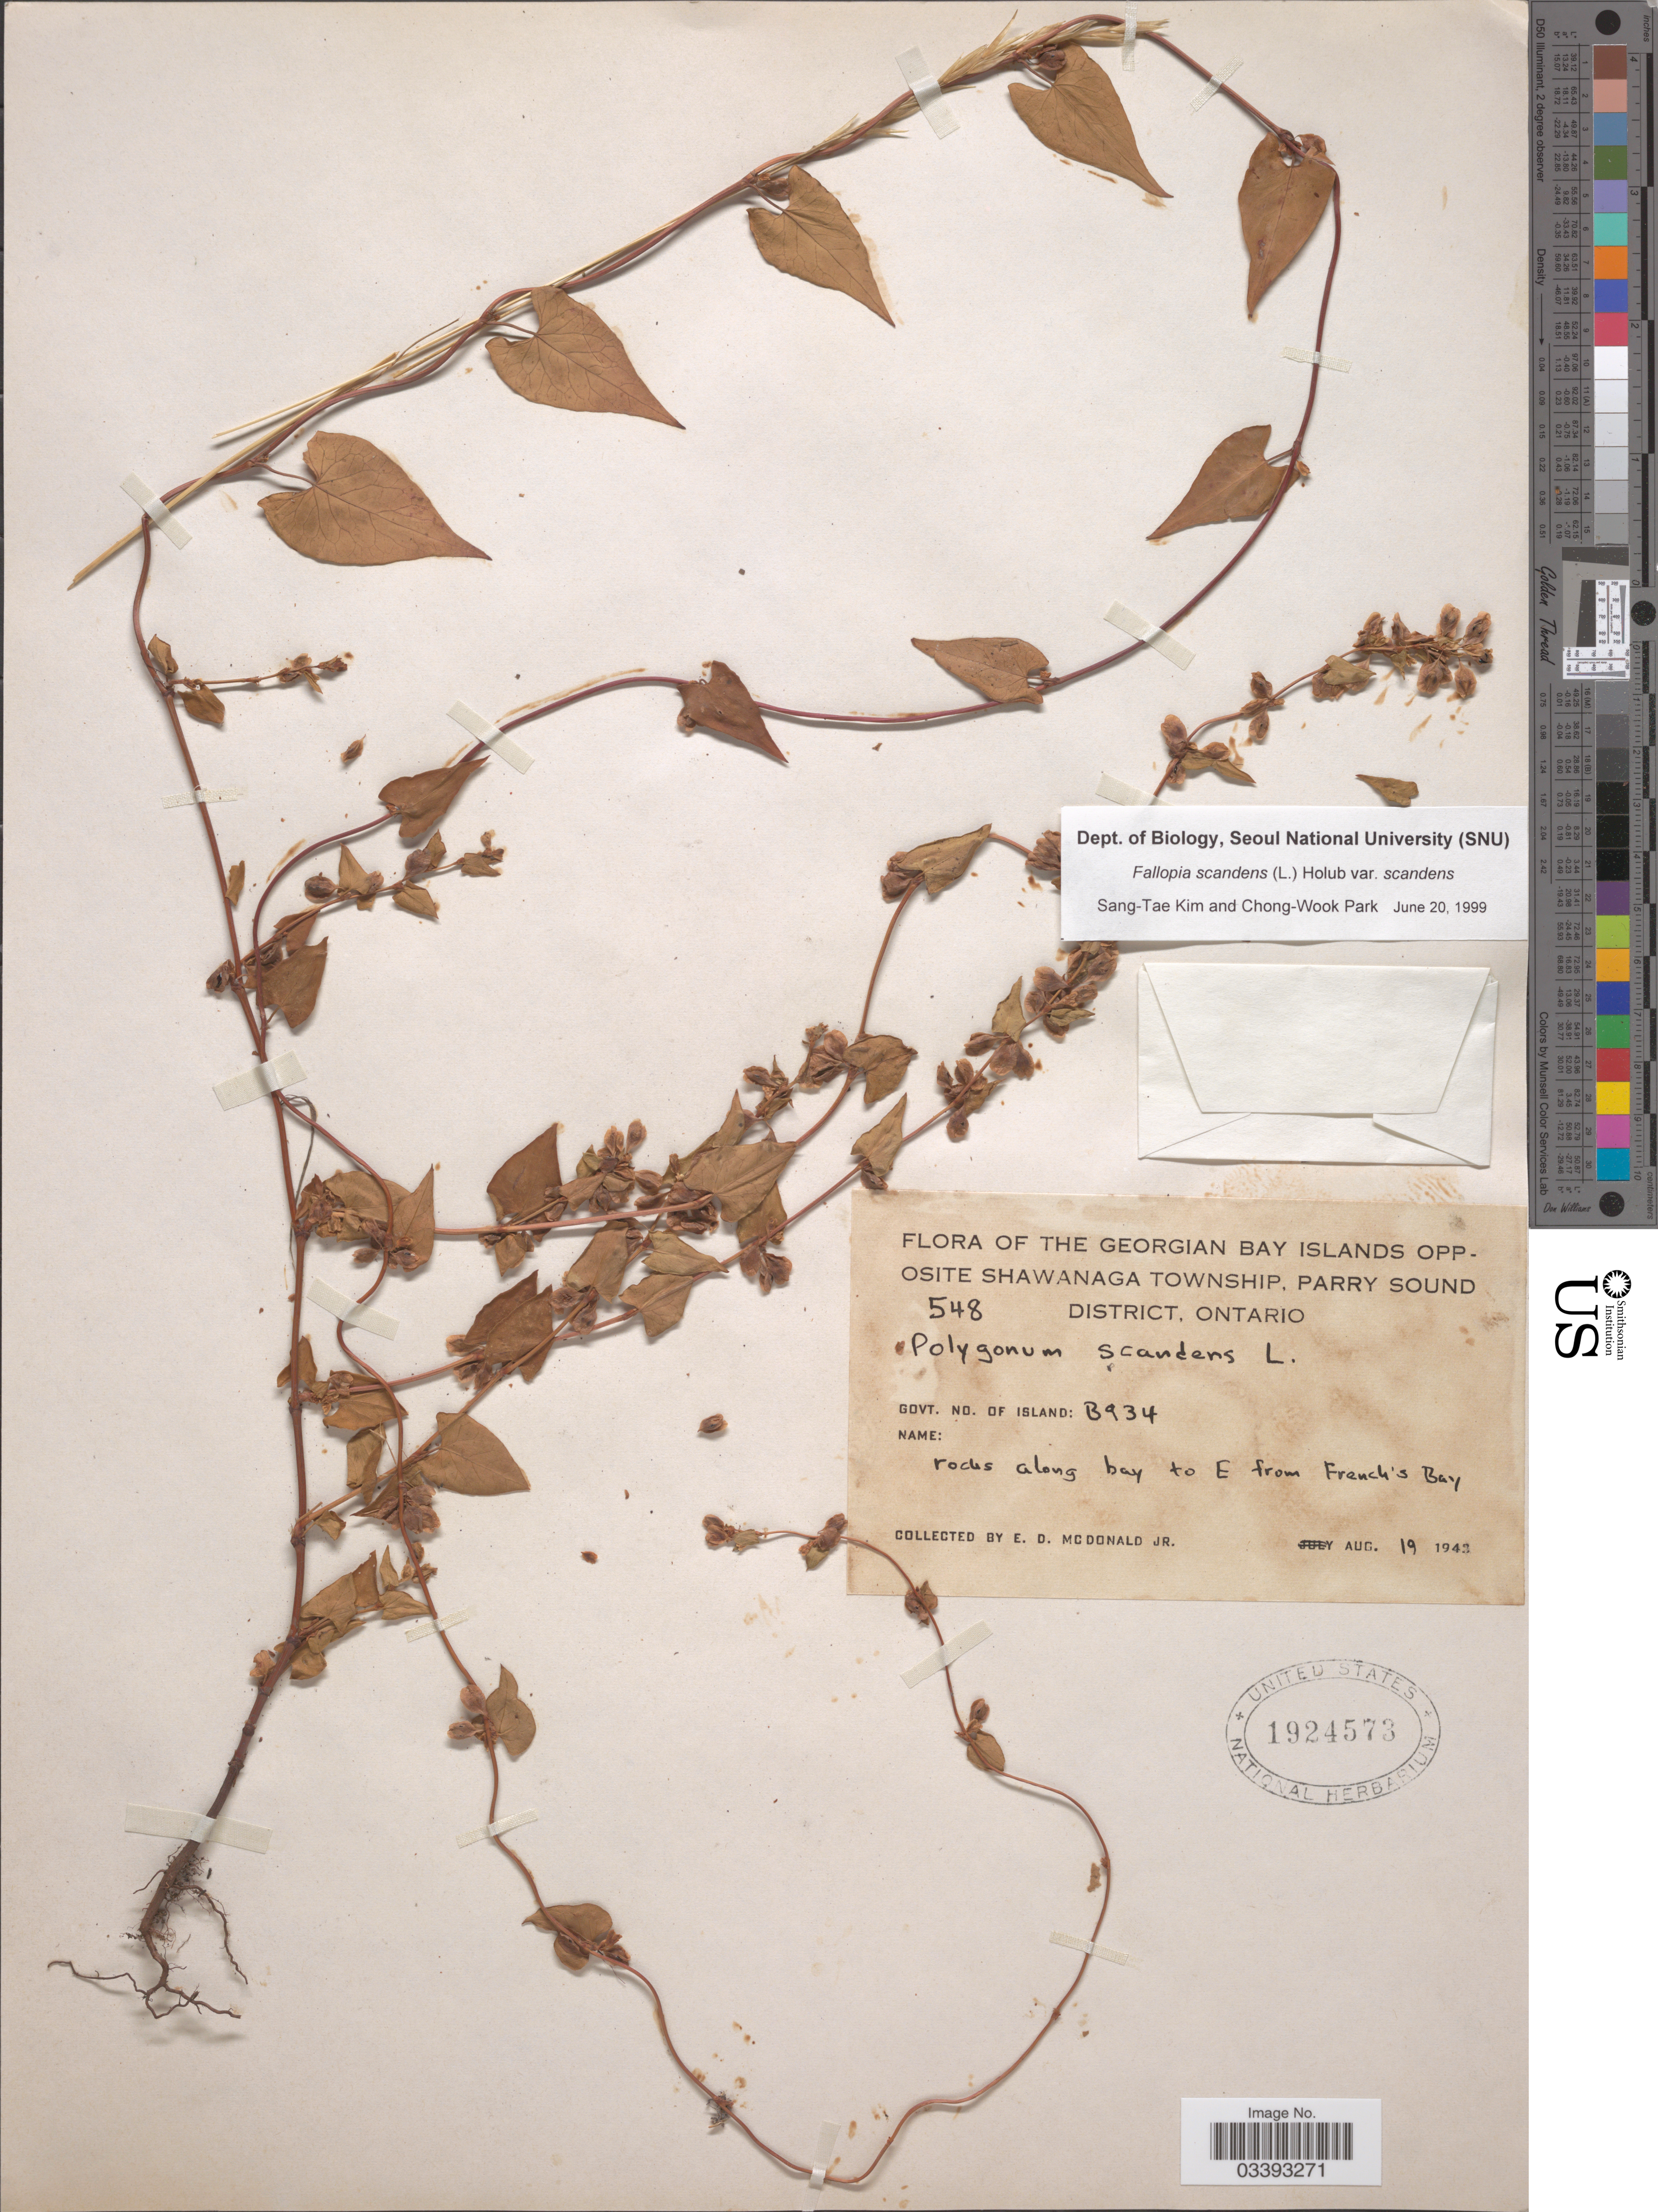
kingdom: Plantae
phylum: Tracheophyta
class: Magnoliopsida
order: Caryophyllales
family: Polygonaceae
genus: Fallopia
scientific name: Fallopia scandens var. scandens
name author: (L.) Holub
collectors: E. D. McDonald Jr.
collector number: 548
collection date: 1942-08-19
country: Canada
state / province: Ontario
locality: The Georgian Bay Islands opposite Shawanaga Township, Parry Sound District. Along bay to E from French's Bay.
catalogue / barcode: US 1924573